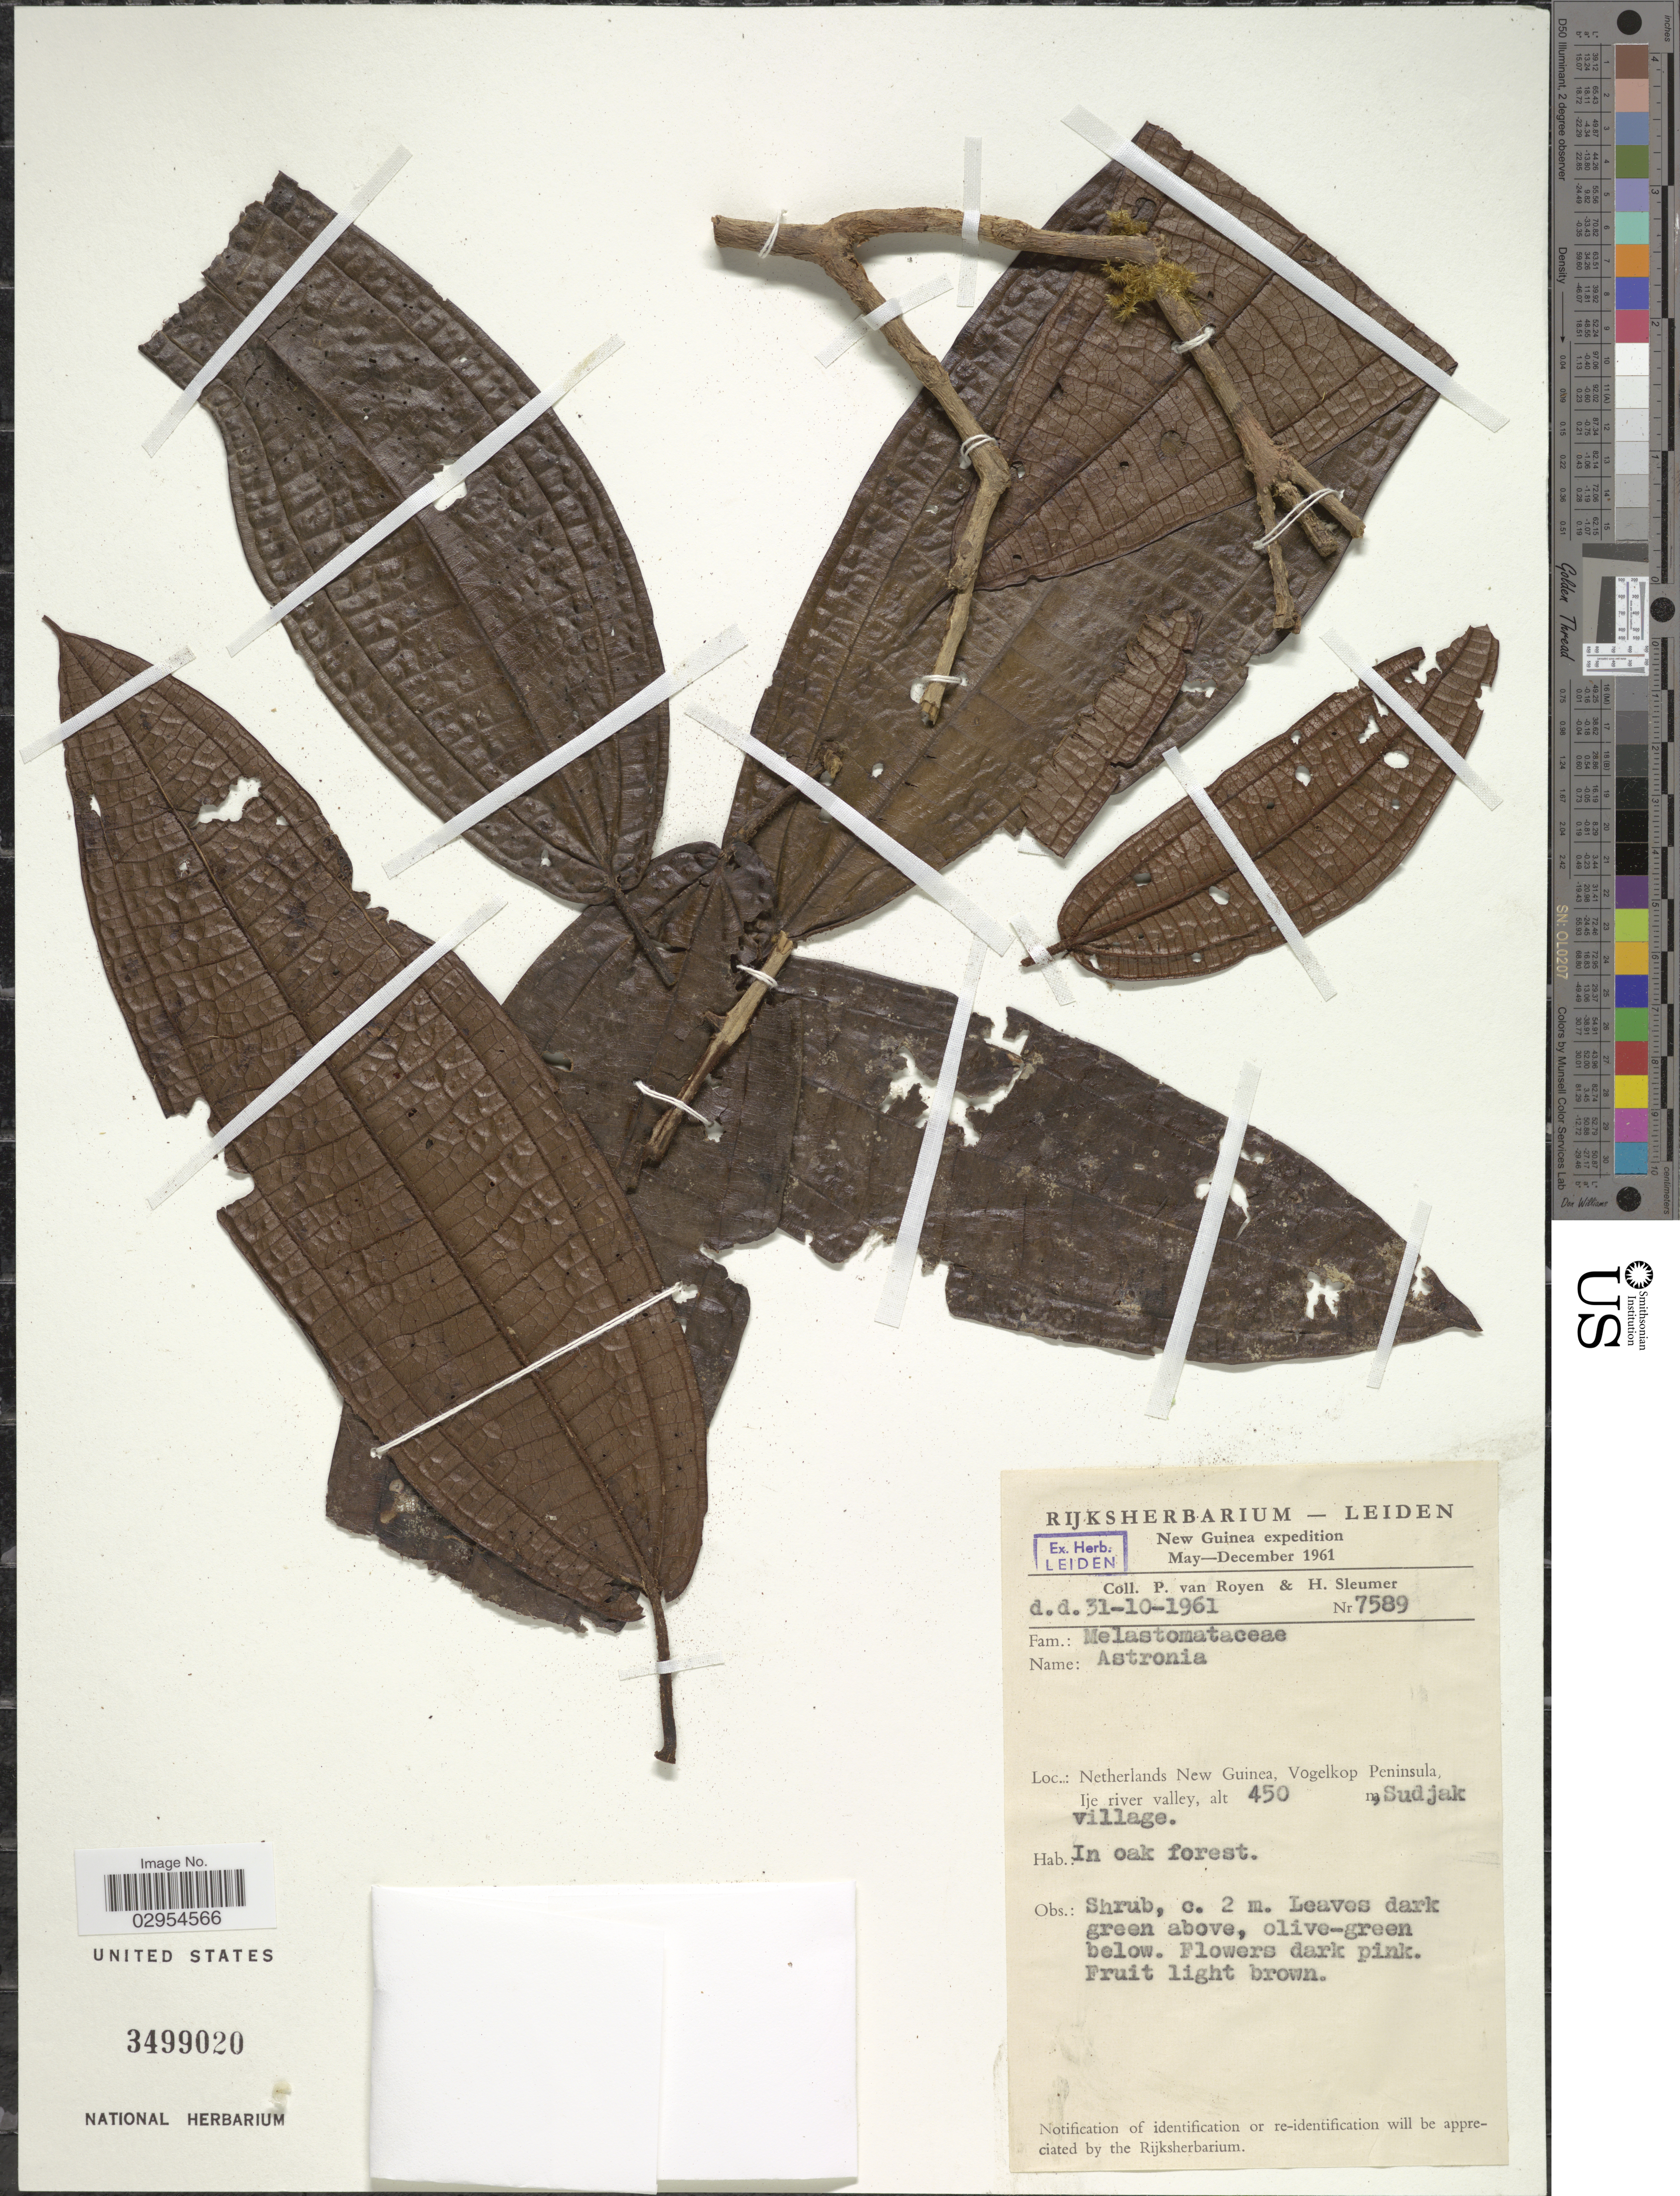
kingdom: Plantae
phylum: Tracheophyta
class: Magnoliopsida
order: Myrtales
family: Melastomataceae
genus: Astronia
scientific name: Astronia sp.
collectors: P. van Royen & H. O. Sleumer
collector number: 7589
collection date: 1961-10-31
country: Indonesia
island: New Guinea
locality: New Guinea. Netherlands New Guinea, Vogelkop Peninsula, Ije river valley, Sudjak village.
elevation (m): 450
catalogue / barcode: US 3499020